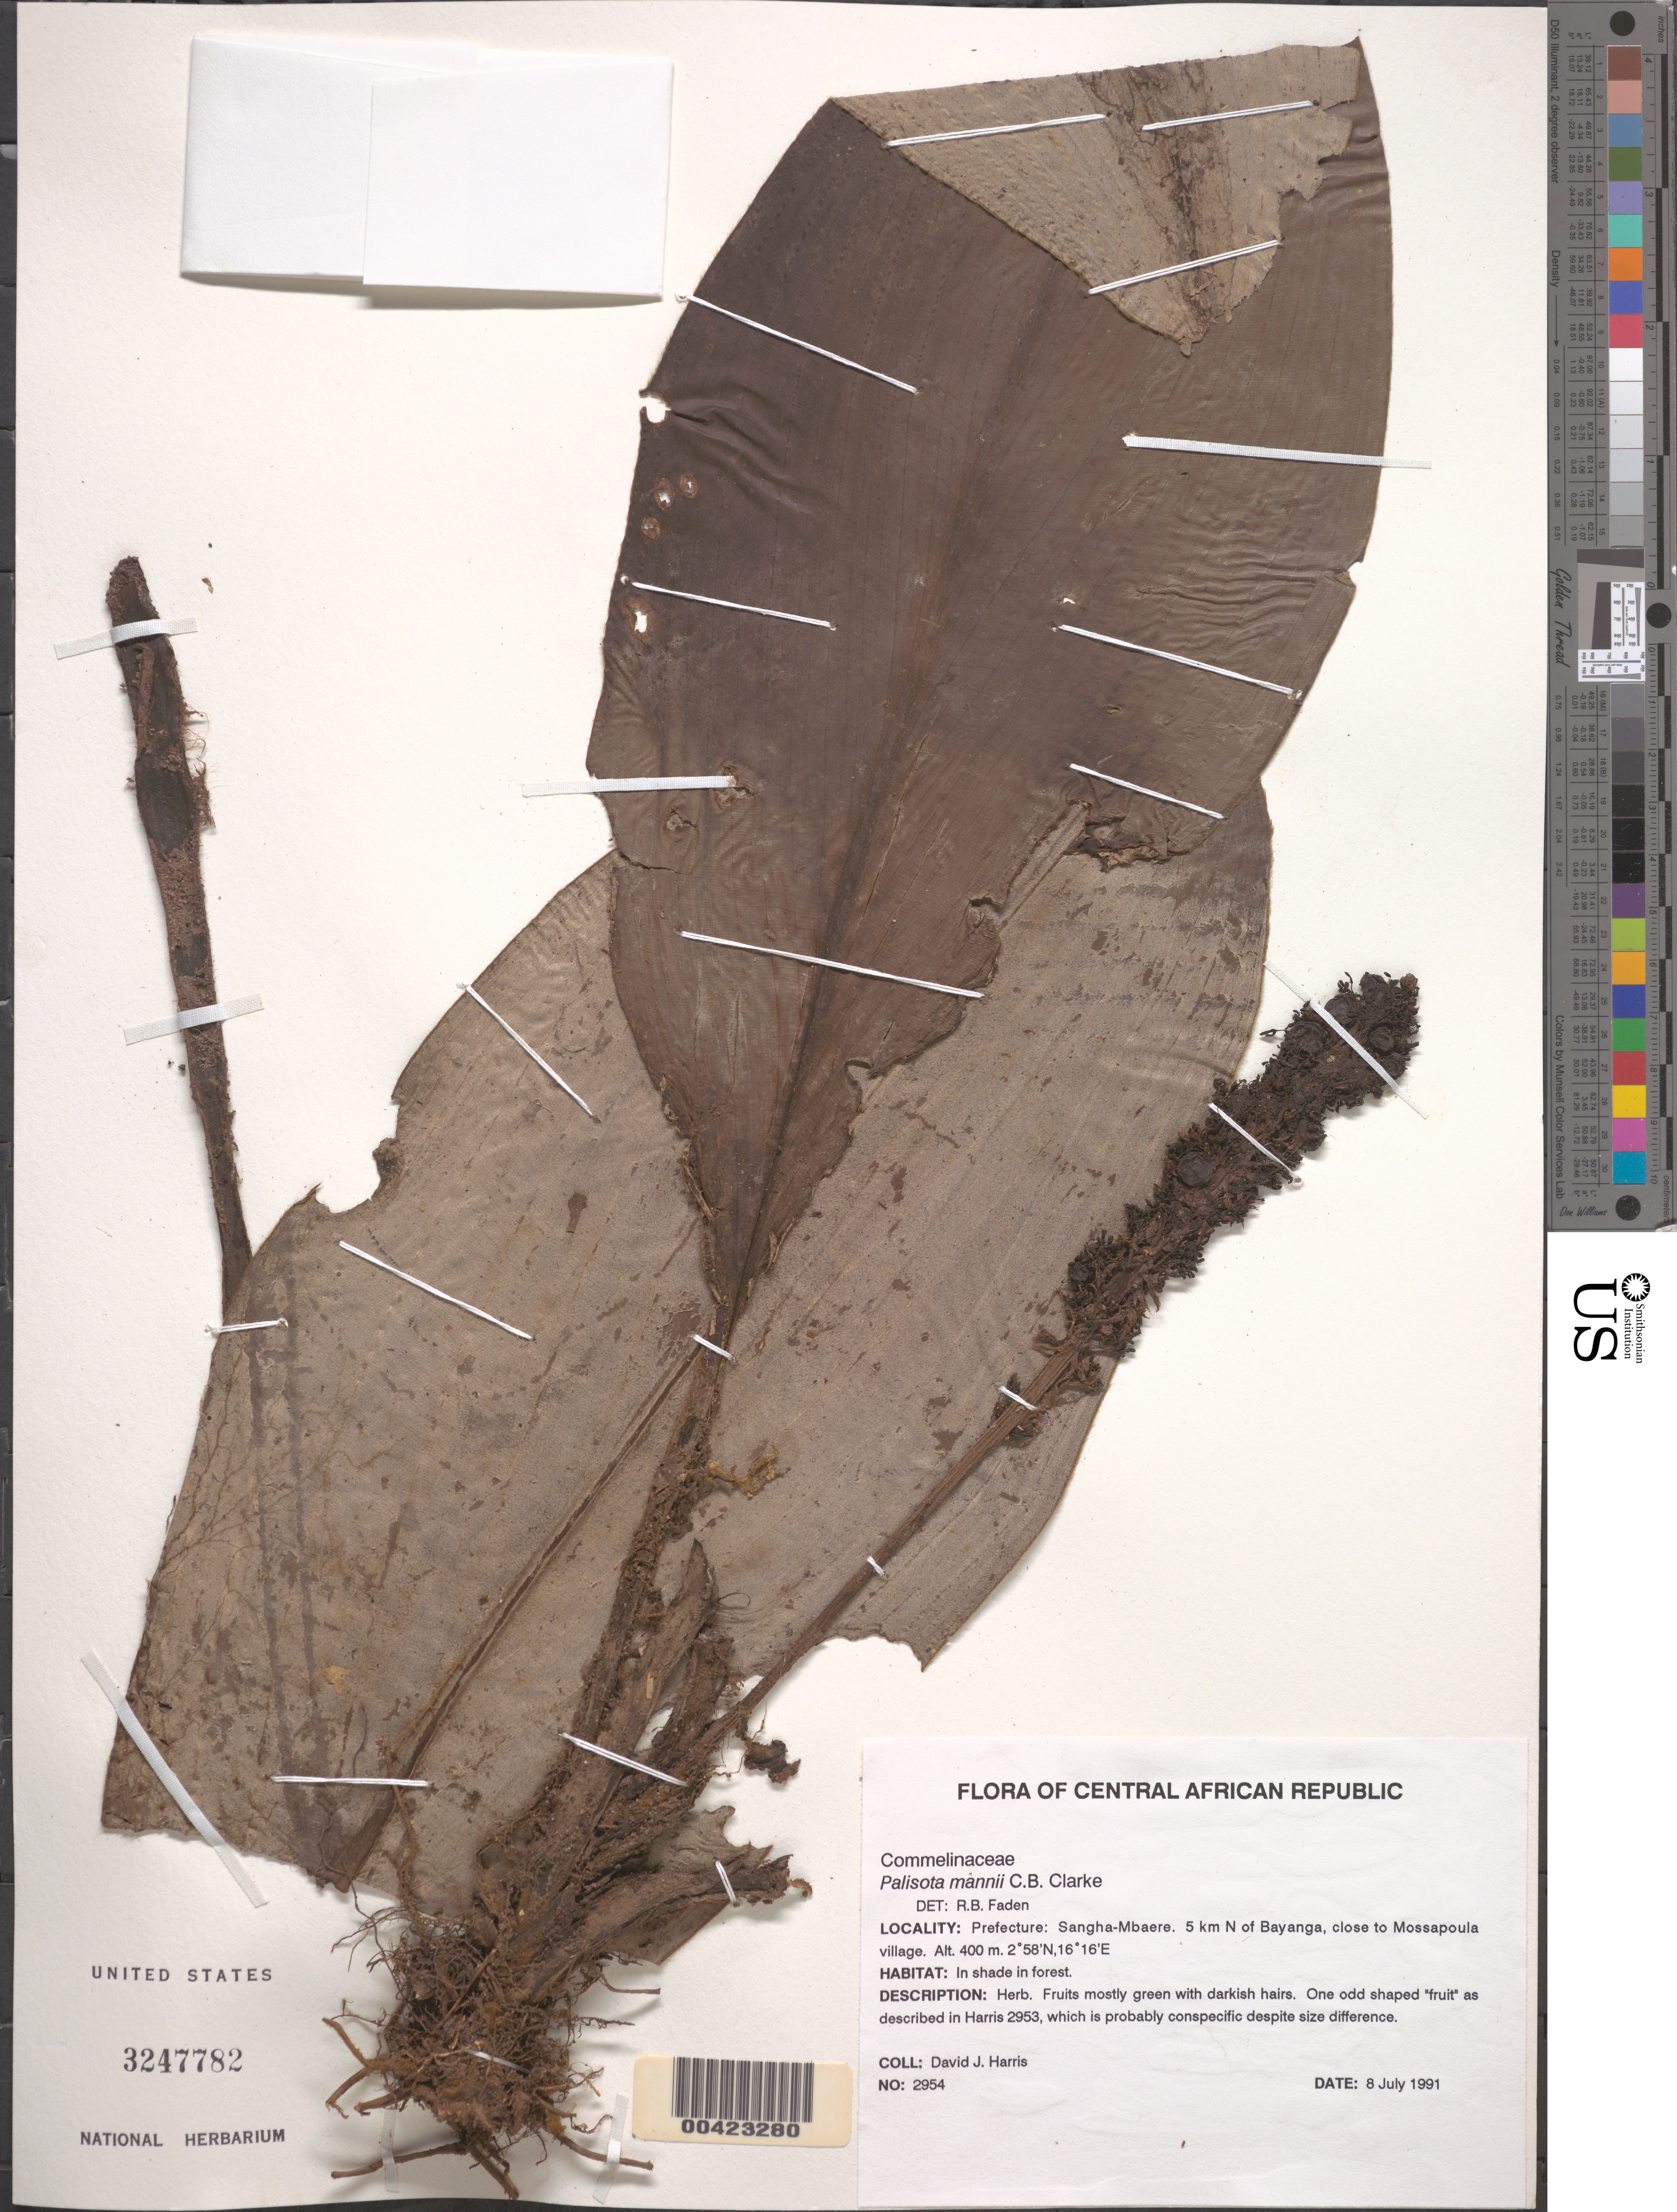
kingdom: Plantae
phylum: Tracheophyta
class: Liliopsida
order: Commelinales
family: Commelinaceae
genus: Palisota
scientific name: Palisota mannii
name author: C.B. Clarke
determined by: Faden, Robert B., (US), Smithsonian Institution - National Museum of Natural History (UNITED STATES)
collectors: D. J. Harris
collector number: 2954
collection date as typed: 08 Jul 1991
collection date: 1991-07-08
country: Central African Republic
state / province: Sangha-Mbaere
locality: Sangha-mbaere, N of Bayanga, close to Mossapoula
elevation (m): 400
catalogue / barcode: US 3247782